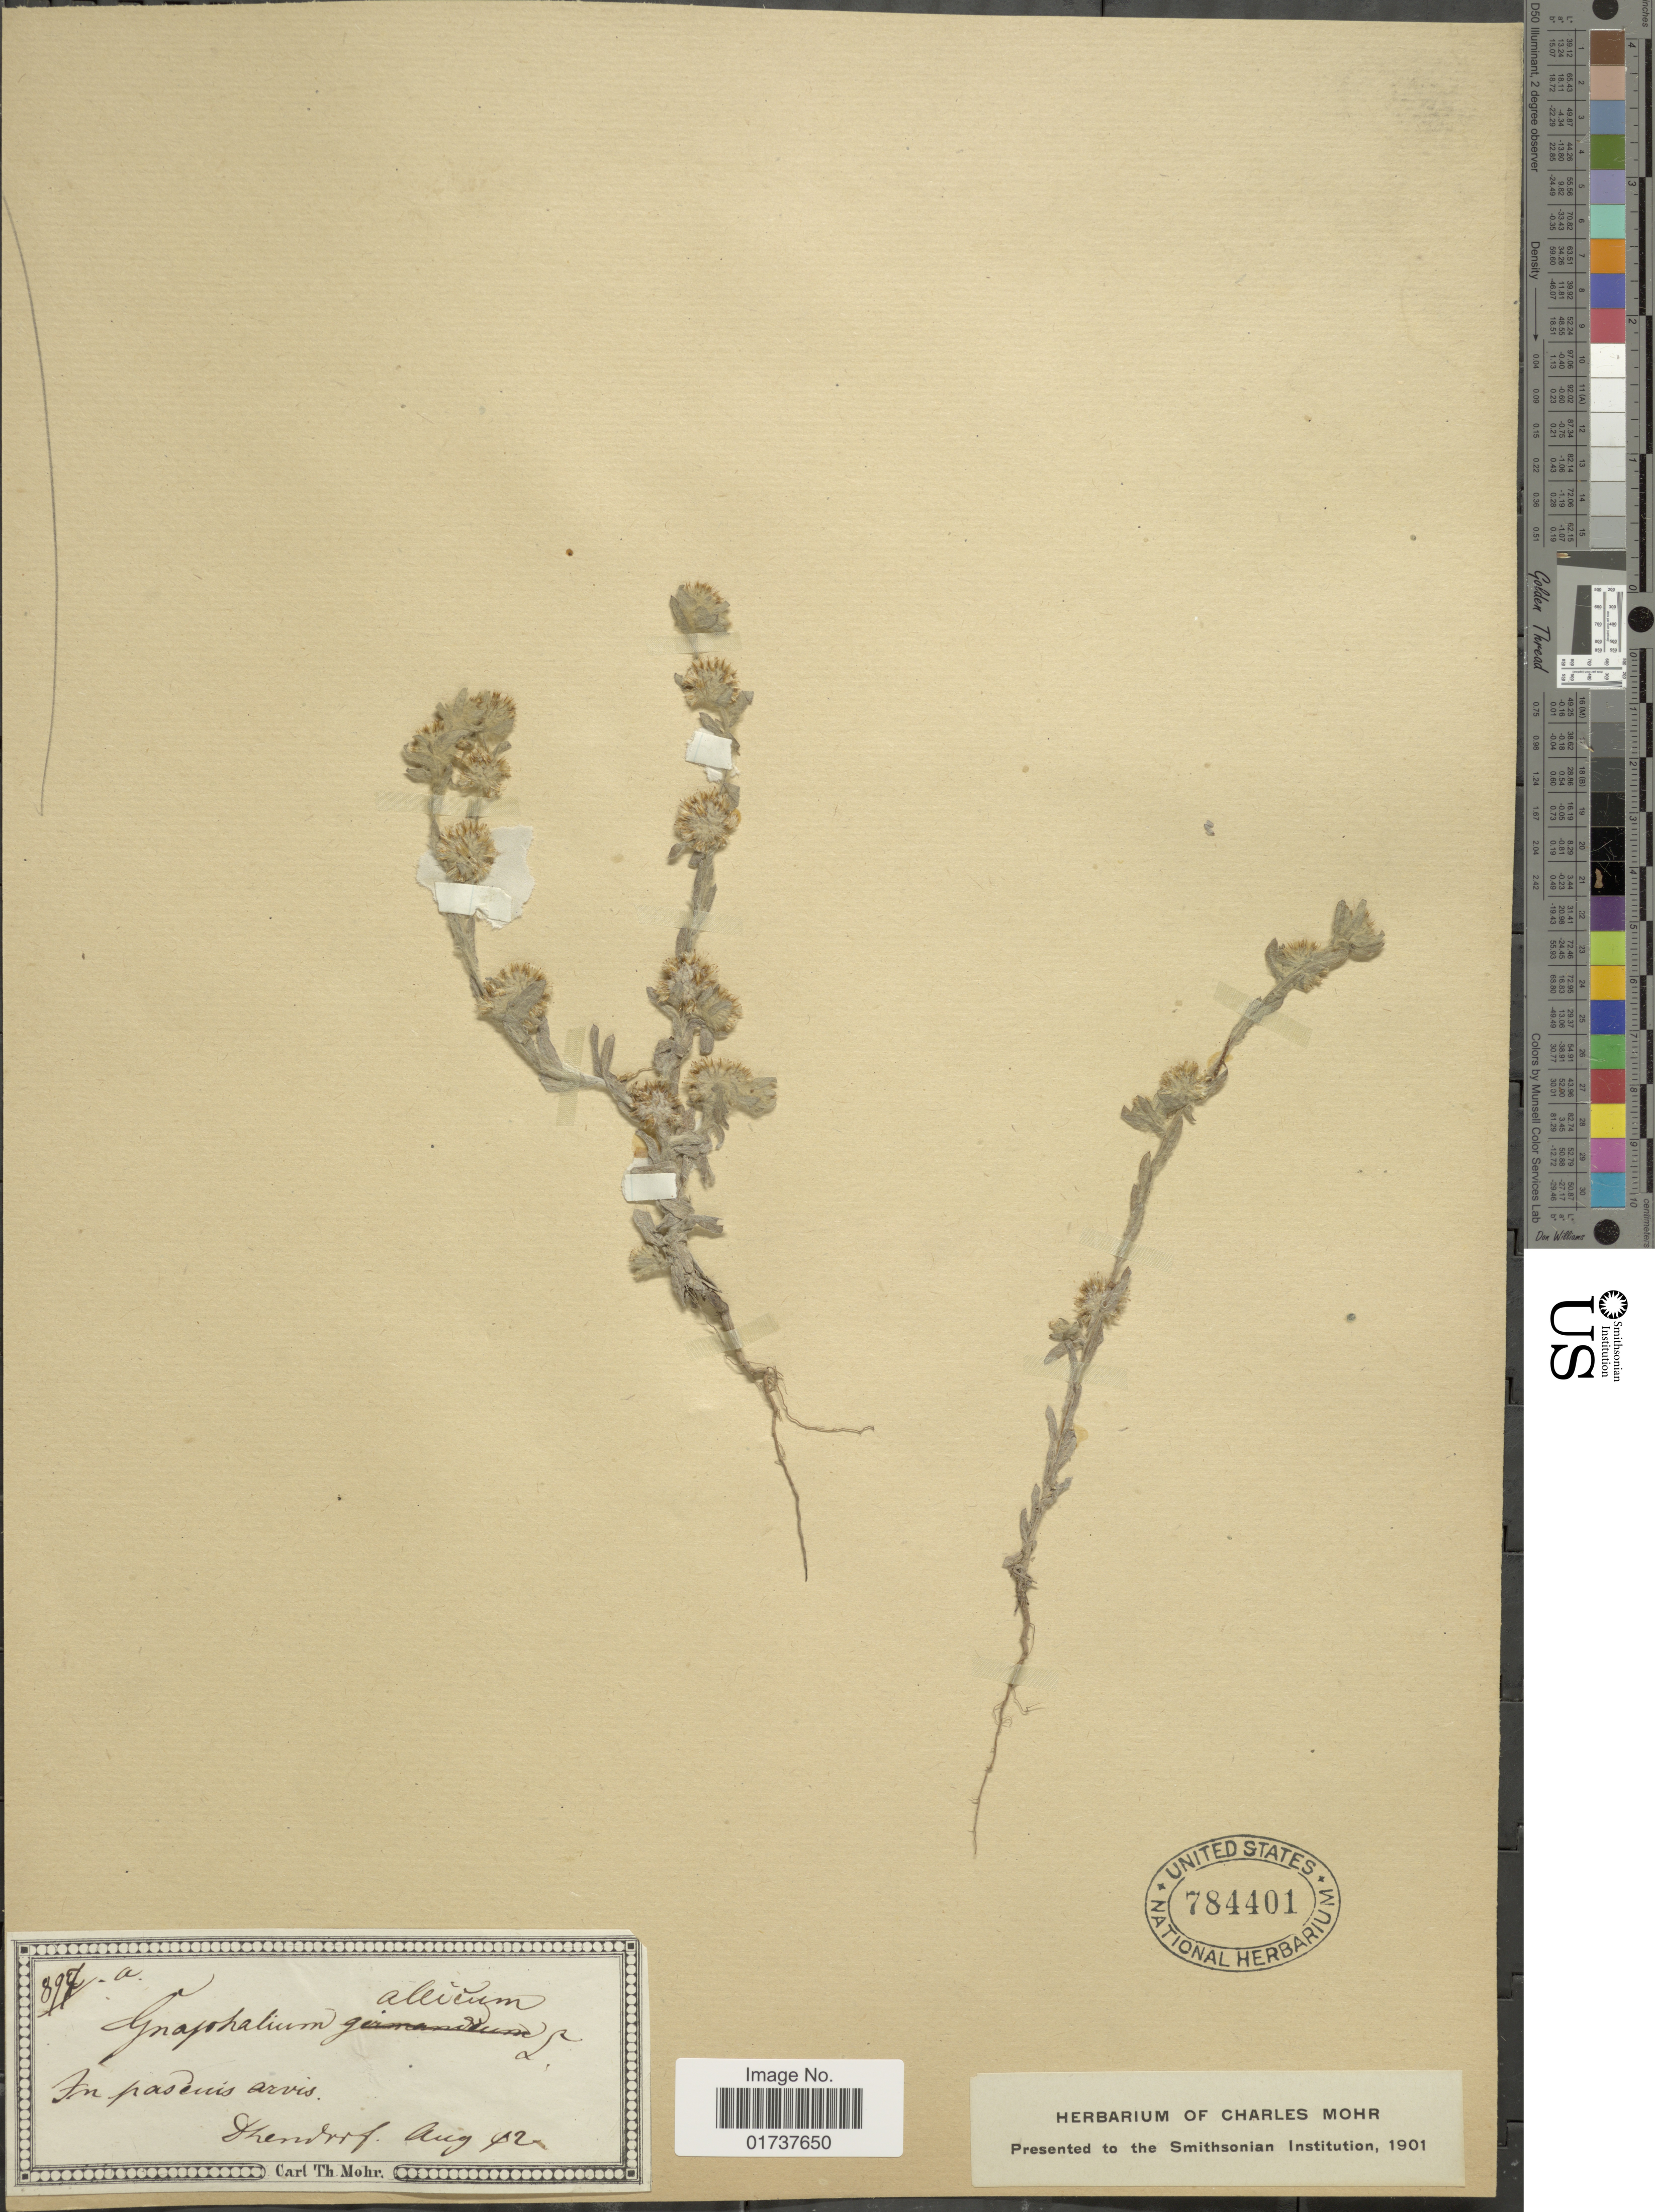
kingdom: Plantae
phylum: Tracheophyta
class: Magnoliopsida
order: Asterales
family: Asteraceae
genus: Gnaphalium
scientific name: Gnaphalium sp.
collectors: ex herb. Charles Mohr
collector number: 897a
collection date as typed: Transcribed d/m/y: /8/92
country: Germany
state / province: Sachsen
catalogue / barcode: US 784401